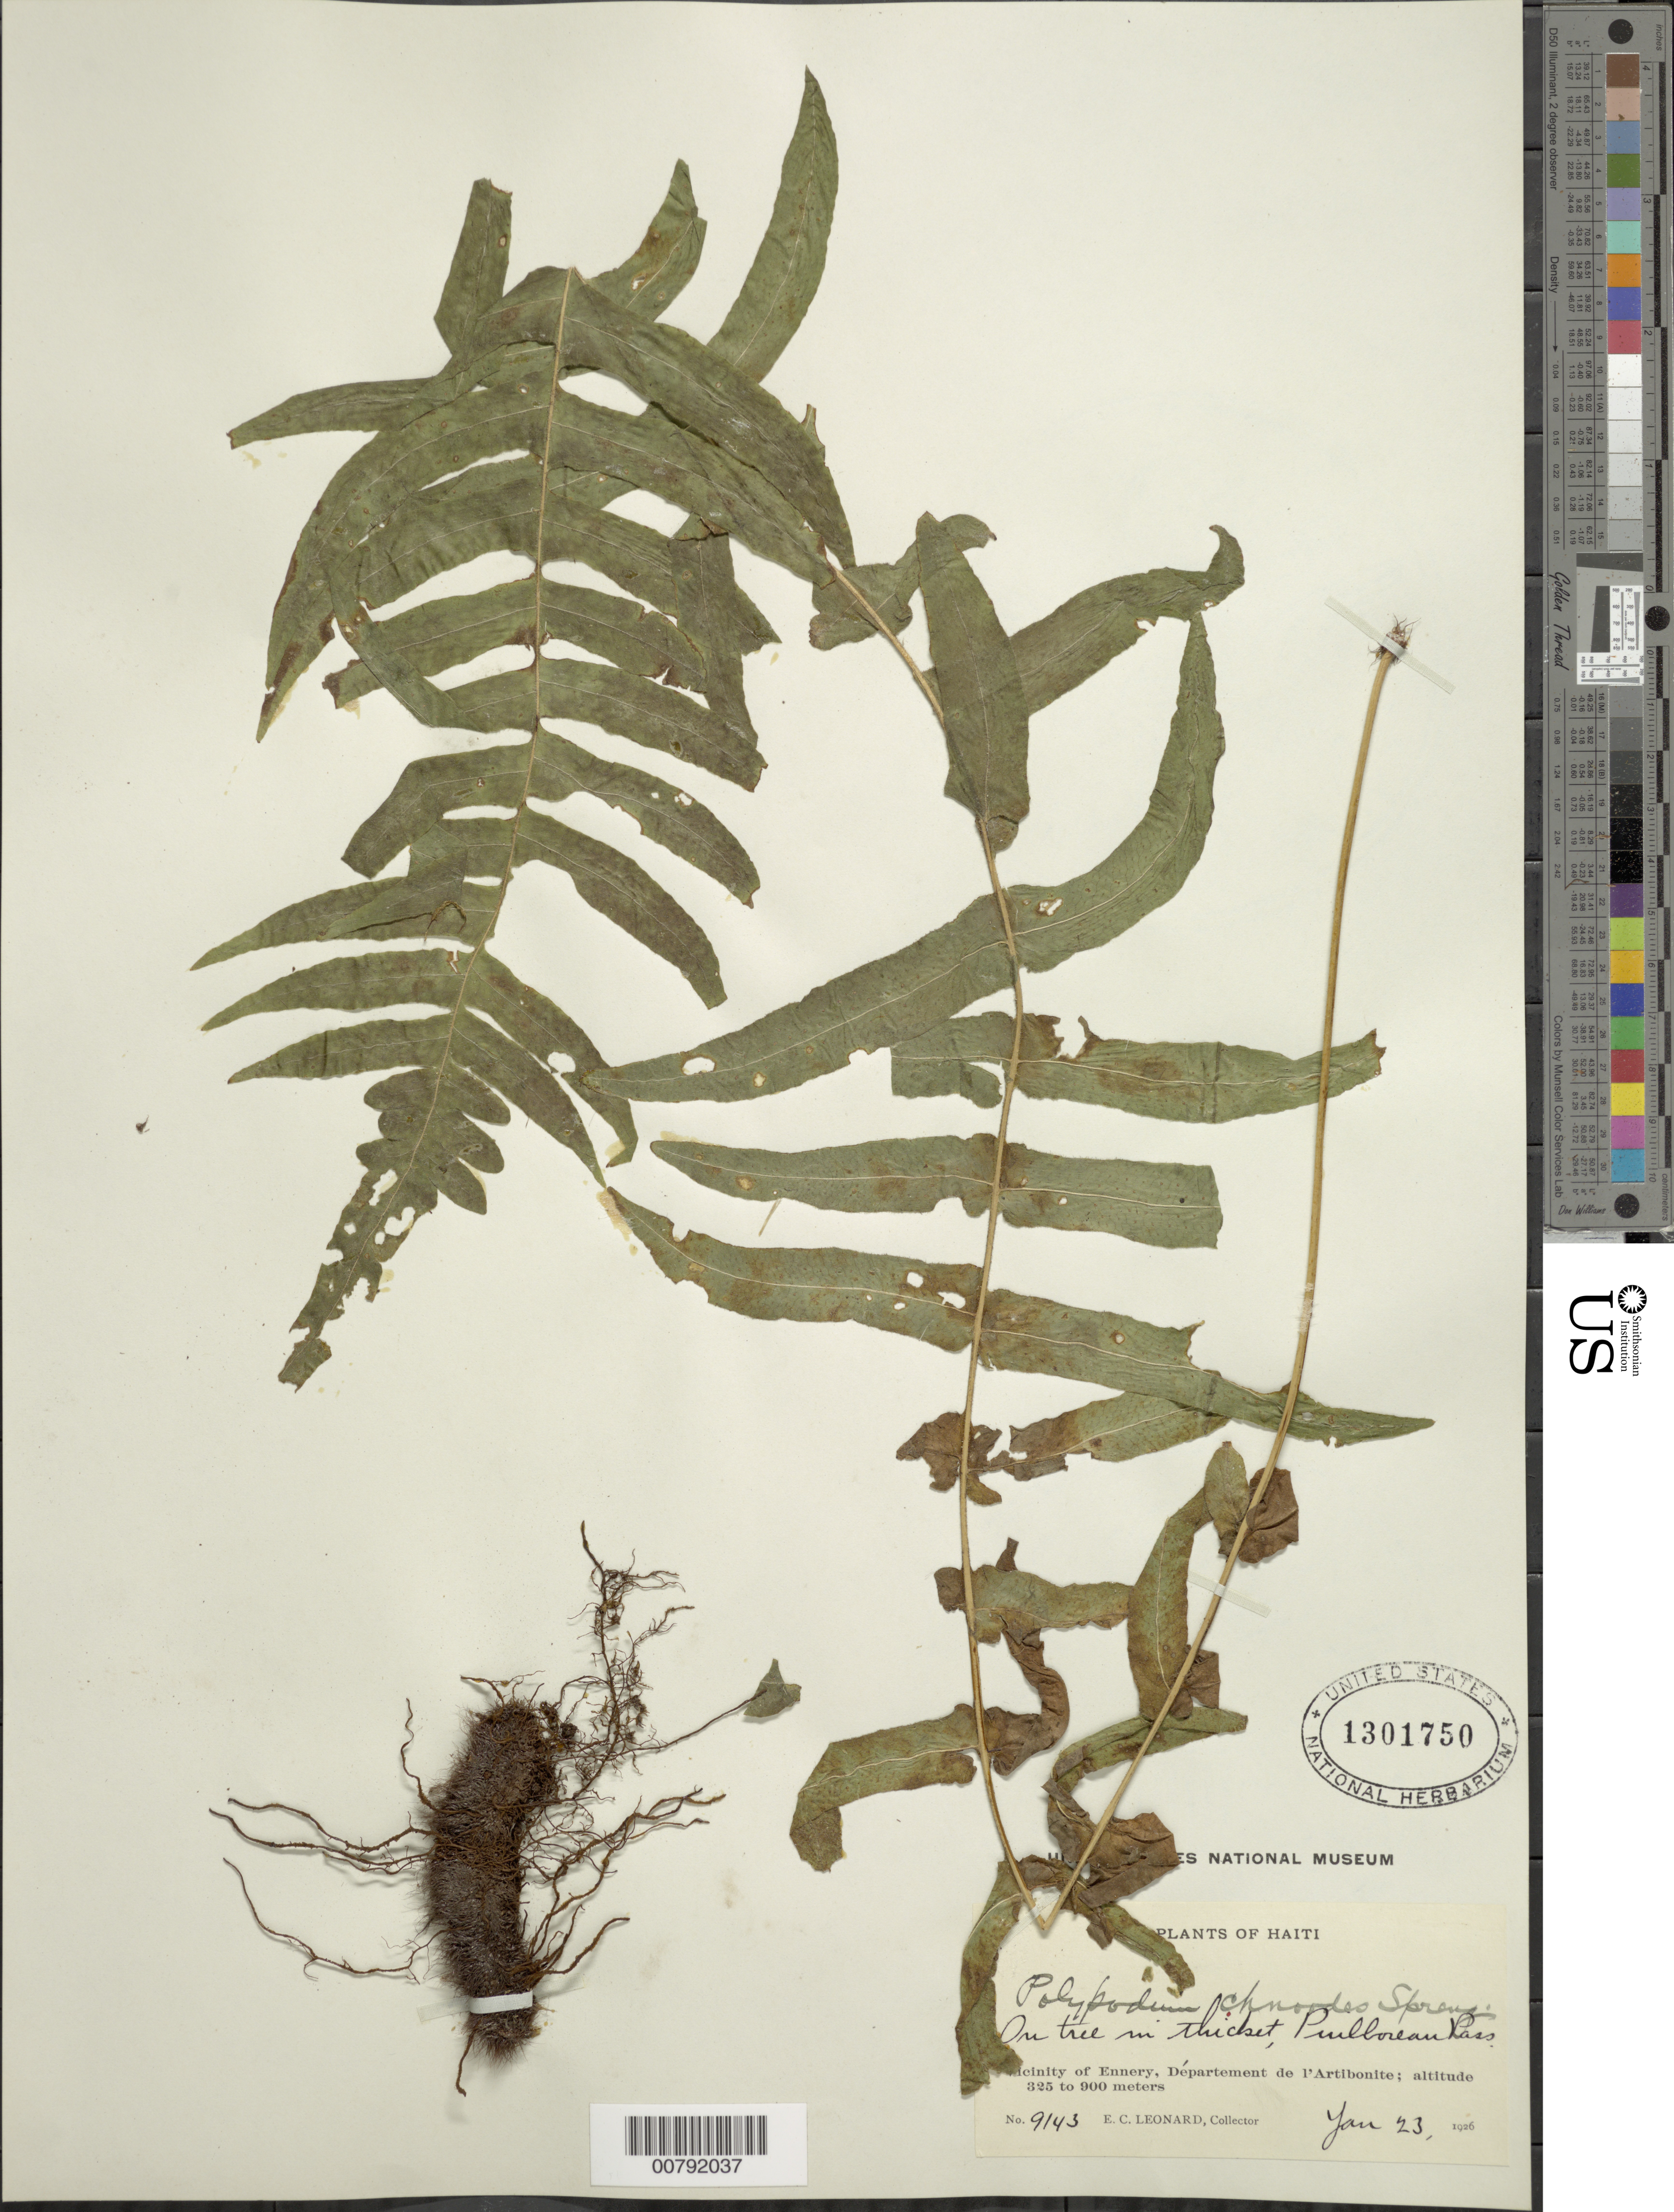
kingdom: Plantae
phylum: Tracheophyta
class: Polypodiopsida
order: Polypodiales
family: Polypodiaceae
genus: Serpocaulon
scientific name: Serpocaulon dissimile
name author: (L.) A.R. Sm.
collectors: E. C. Leonard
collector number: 9143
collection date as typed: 23 Jan 1926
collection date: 1926-01-23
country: Haiti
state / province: Artibonite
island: Hispaniola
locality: Ennery, Puilboreau Pass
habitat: On tree in thicket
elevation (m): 325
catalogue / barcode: US 1301750